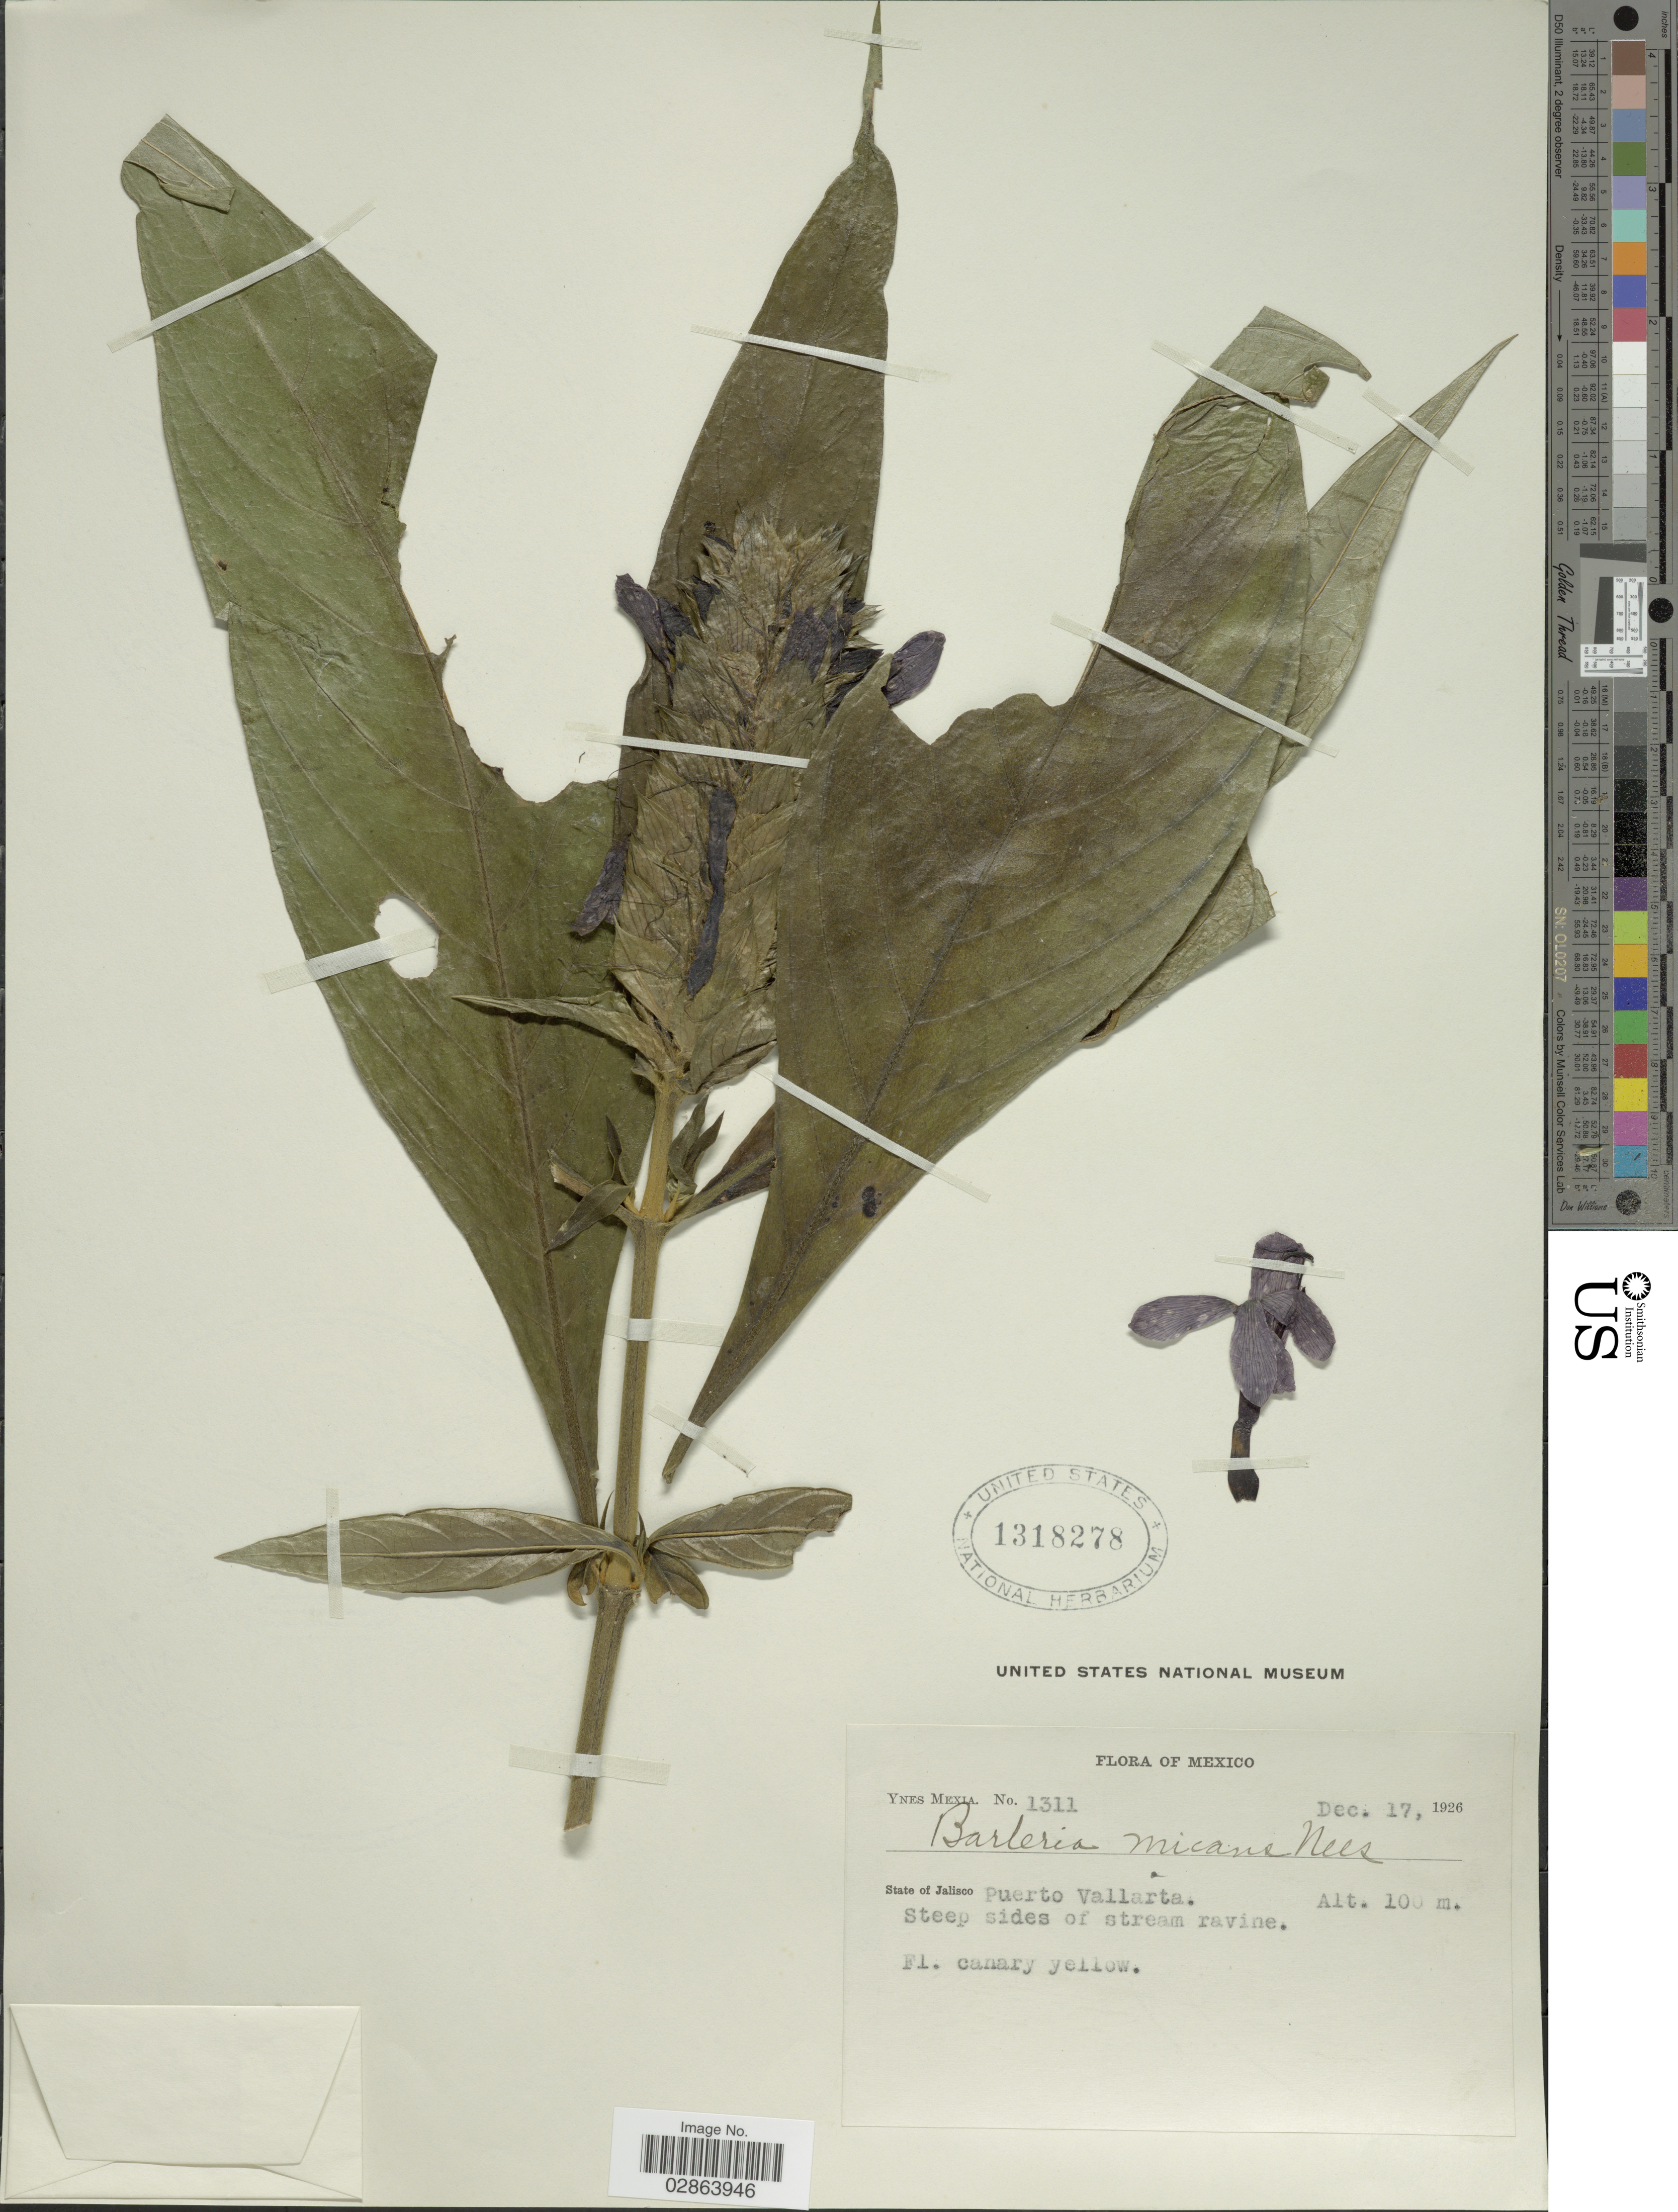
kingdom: Plantae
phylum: Tracheophyta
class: Magnoliopsida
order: Lamiales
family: Acanthaceae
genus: Barleria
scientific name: Barleria oenotheroides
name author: Dum. Cours.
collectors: Y. Mexia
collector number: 1311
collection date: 1926-12-17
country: Mexico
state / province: Jalisco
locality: State of Jalisco, Puerto Vallarta.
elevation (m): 100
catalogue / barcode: US 1318278